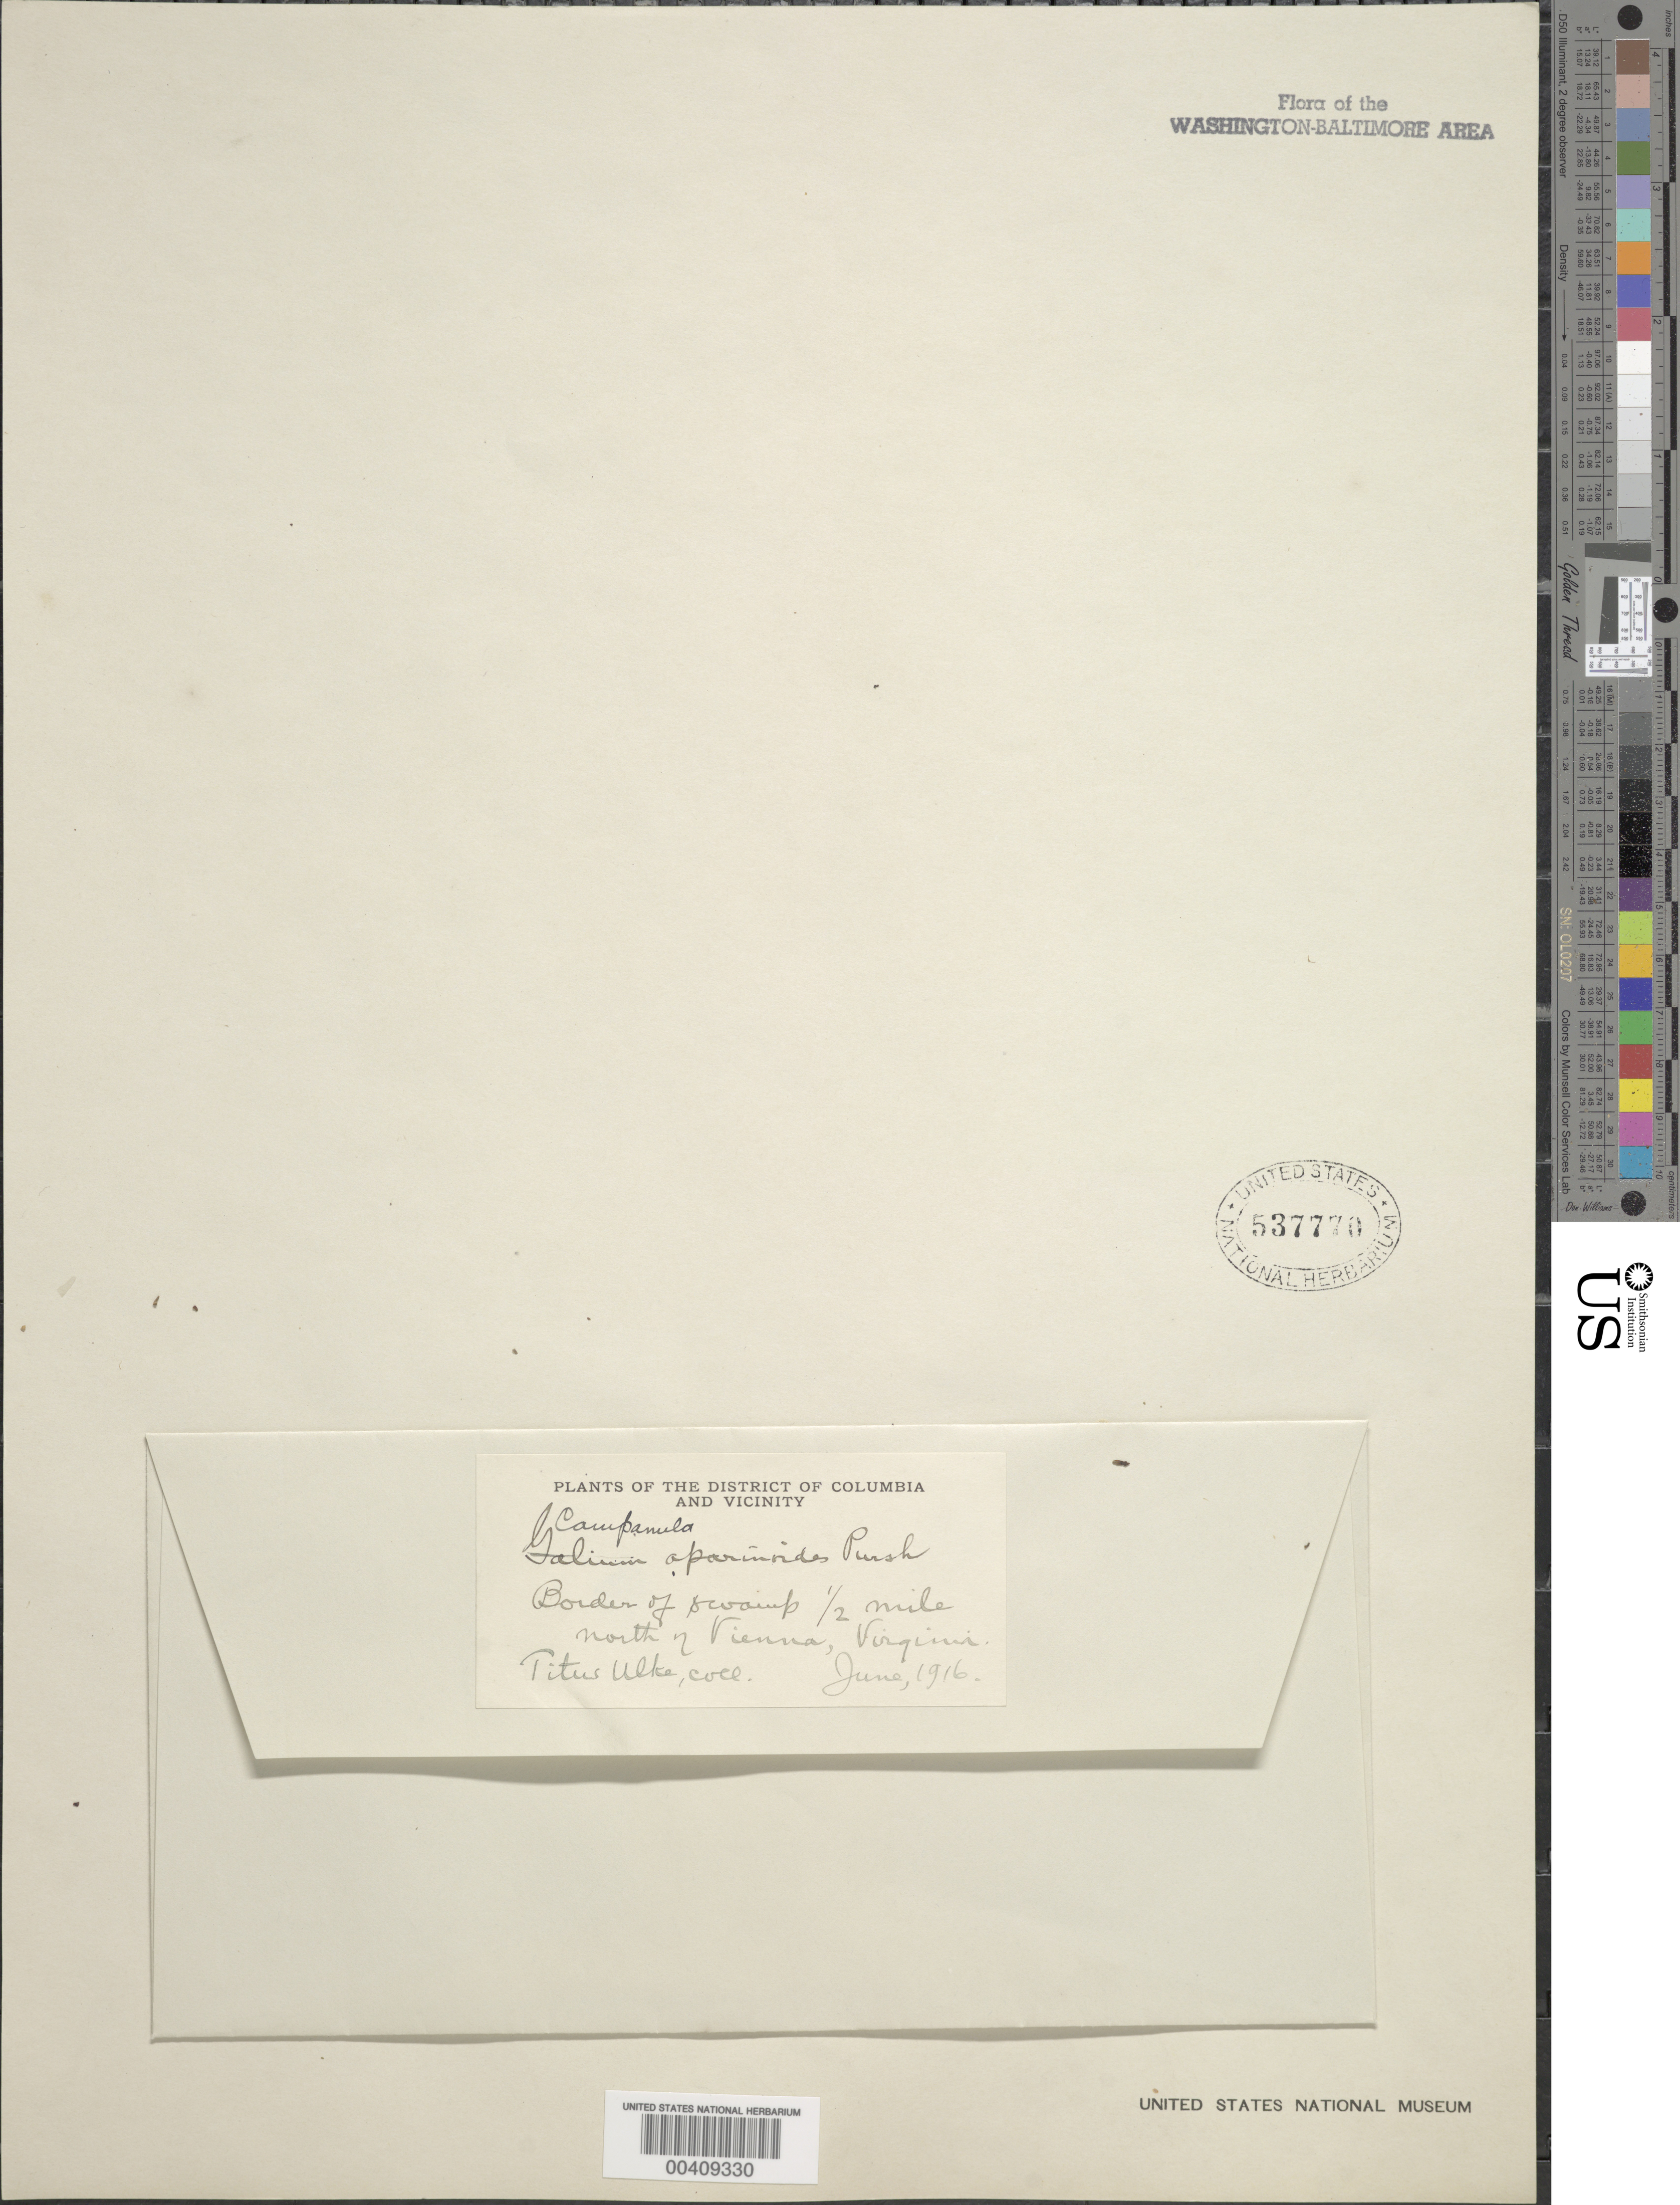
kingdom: Plantae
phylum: Tracheophyta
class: Magnoliopsida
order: Asterales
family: Campanulaceae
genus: Campanula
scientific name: Campanula aparinoides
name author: Pursh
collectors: T. Ulke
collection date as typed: Jun 1916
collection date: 1916-06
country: United States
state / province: Virginia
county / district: Fairfax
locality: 1/2 mile N of Vienna, Va.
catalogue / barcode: US 53770